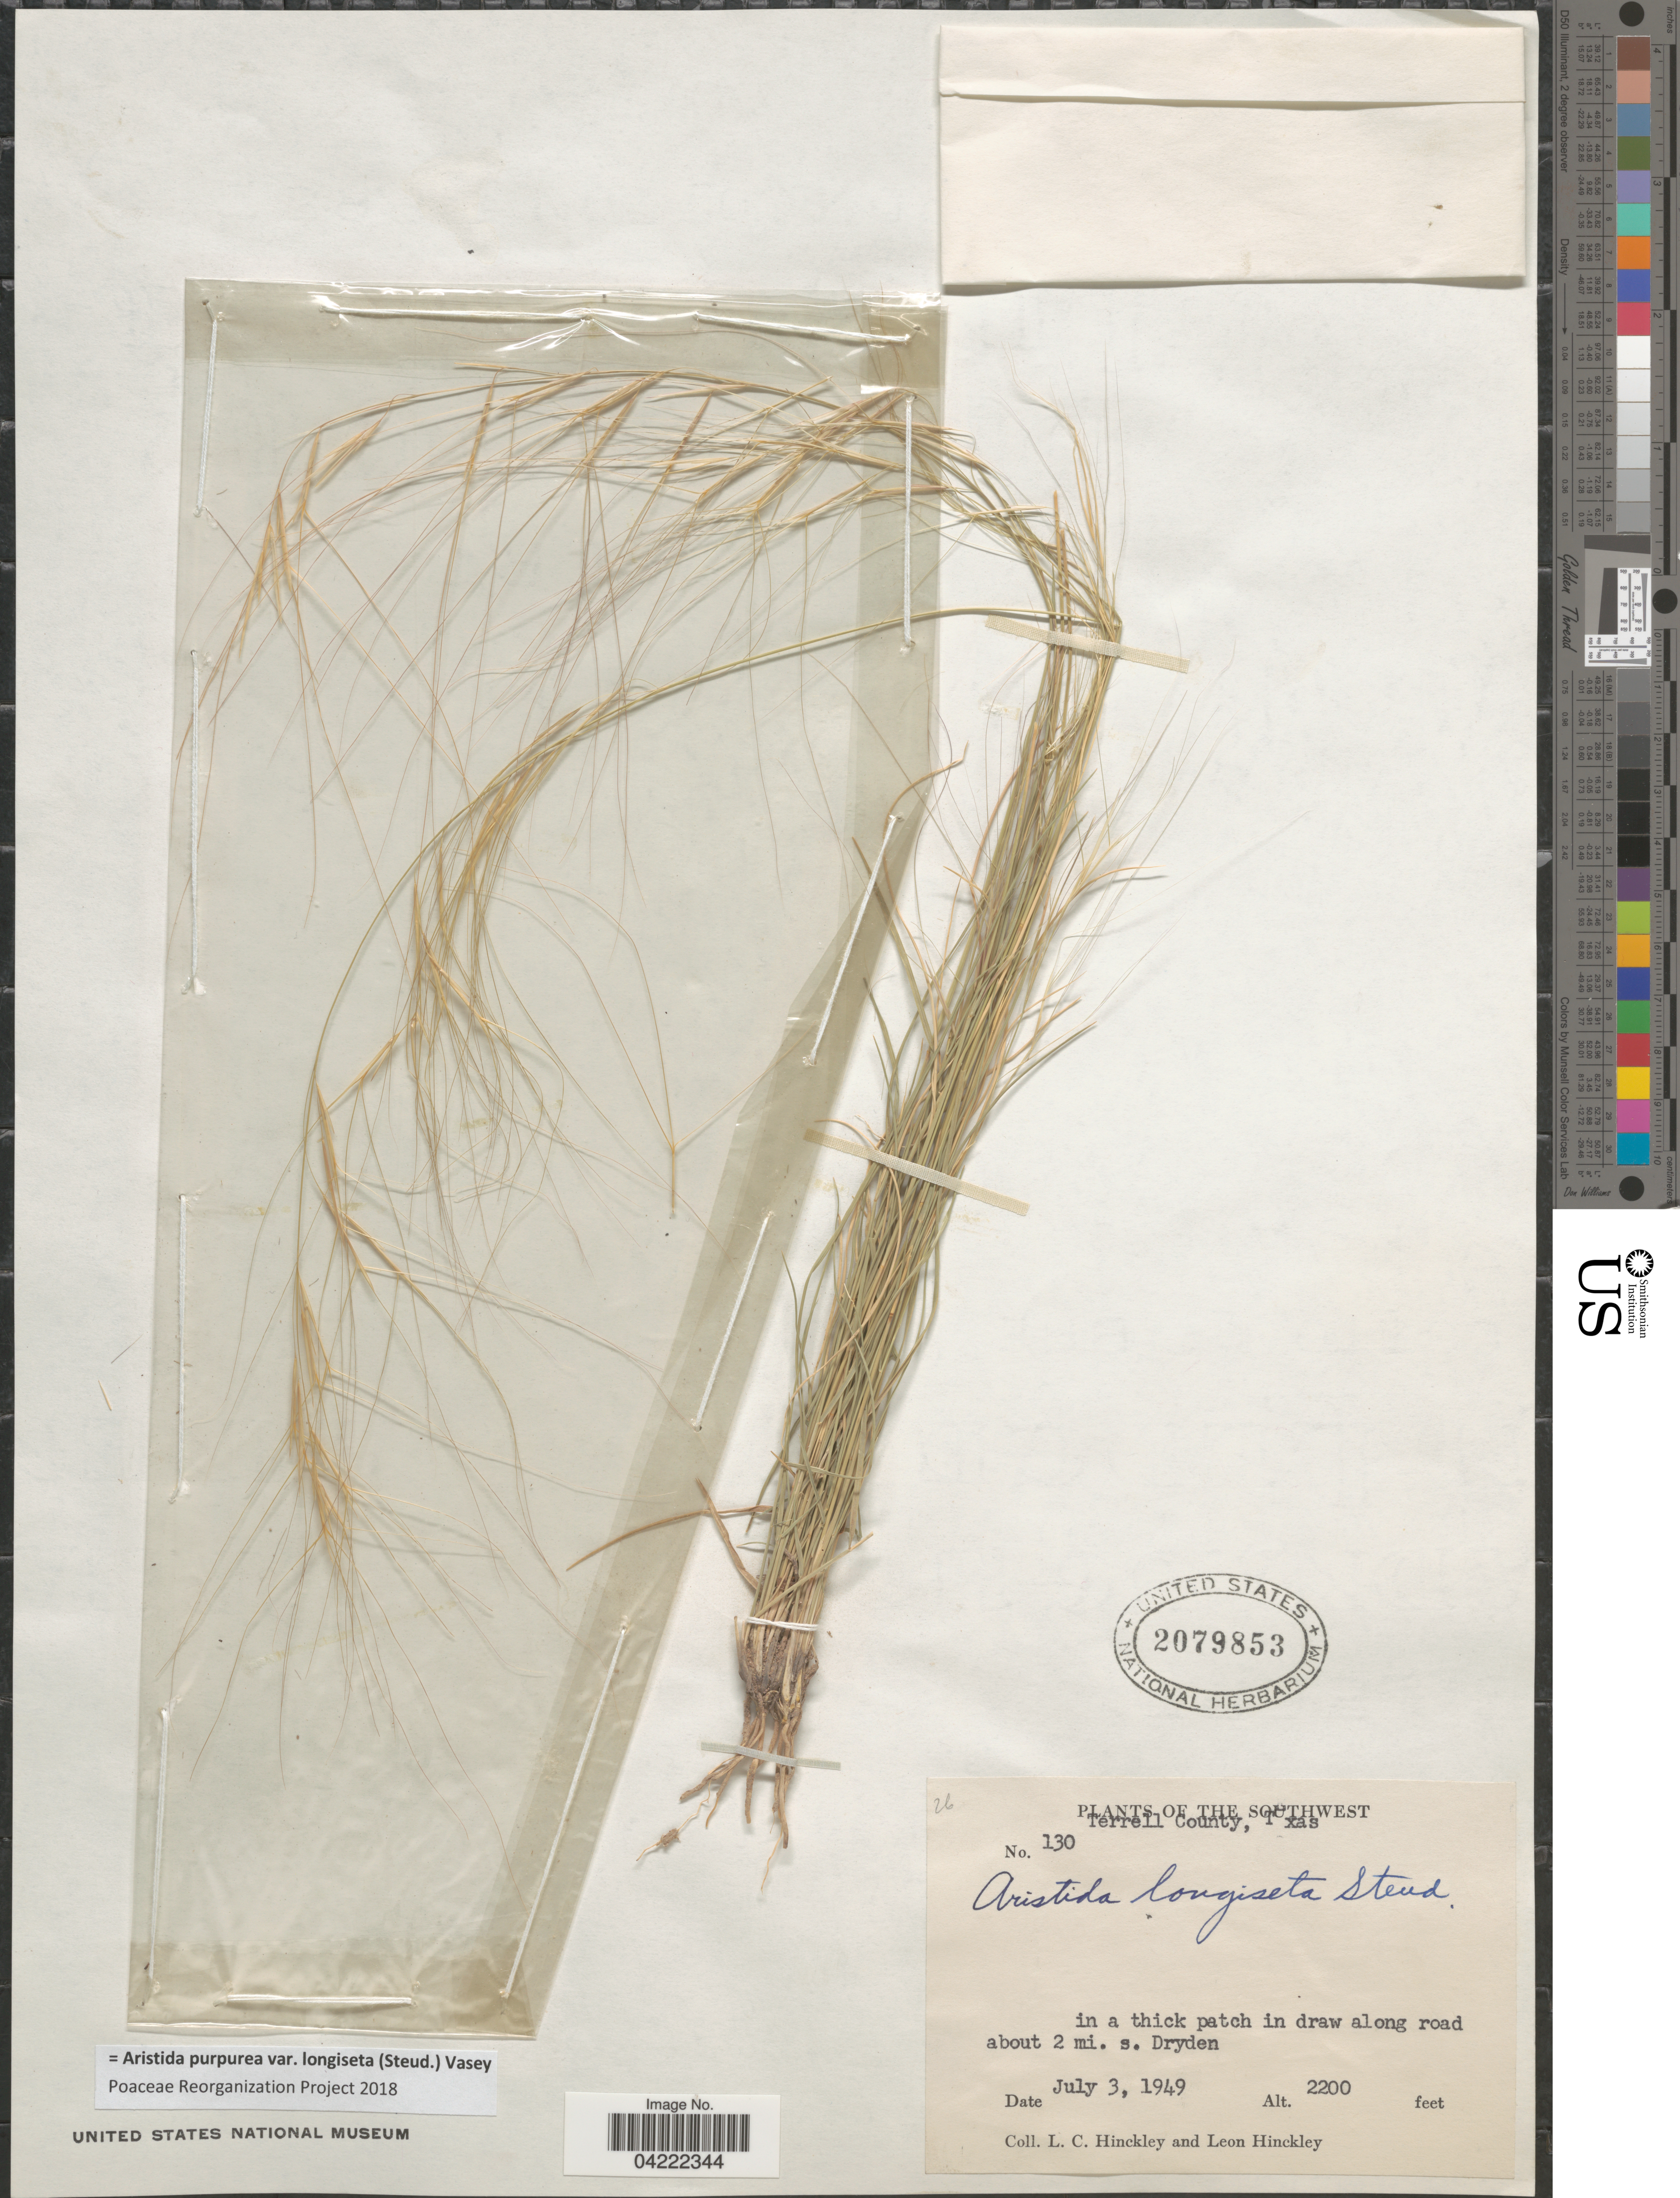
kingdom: Plantae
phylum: Tracheophyta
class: Liliopsida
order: Poales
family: Poaceae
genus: Aristida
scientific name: Aristida purpurea var. longiseta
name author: (Steud.) Vasey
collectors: L. Hinckley & L. Hinckley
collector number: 130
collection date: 1949-07-03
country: United States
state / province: Texas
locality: The Southwest. Terrell County. In a thick patch in draw along road about 2 mi. s. Dryden.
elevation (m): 671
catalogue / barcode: US 2079853